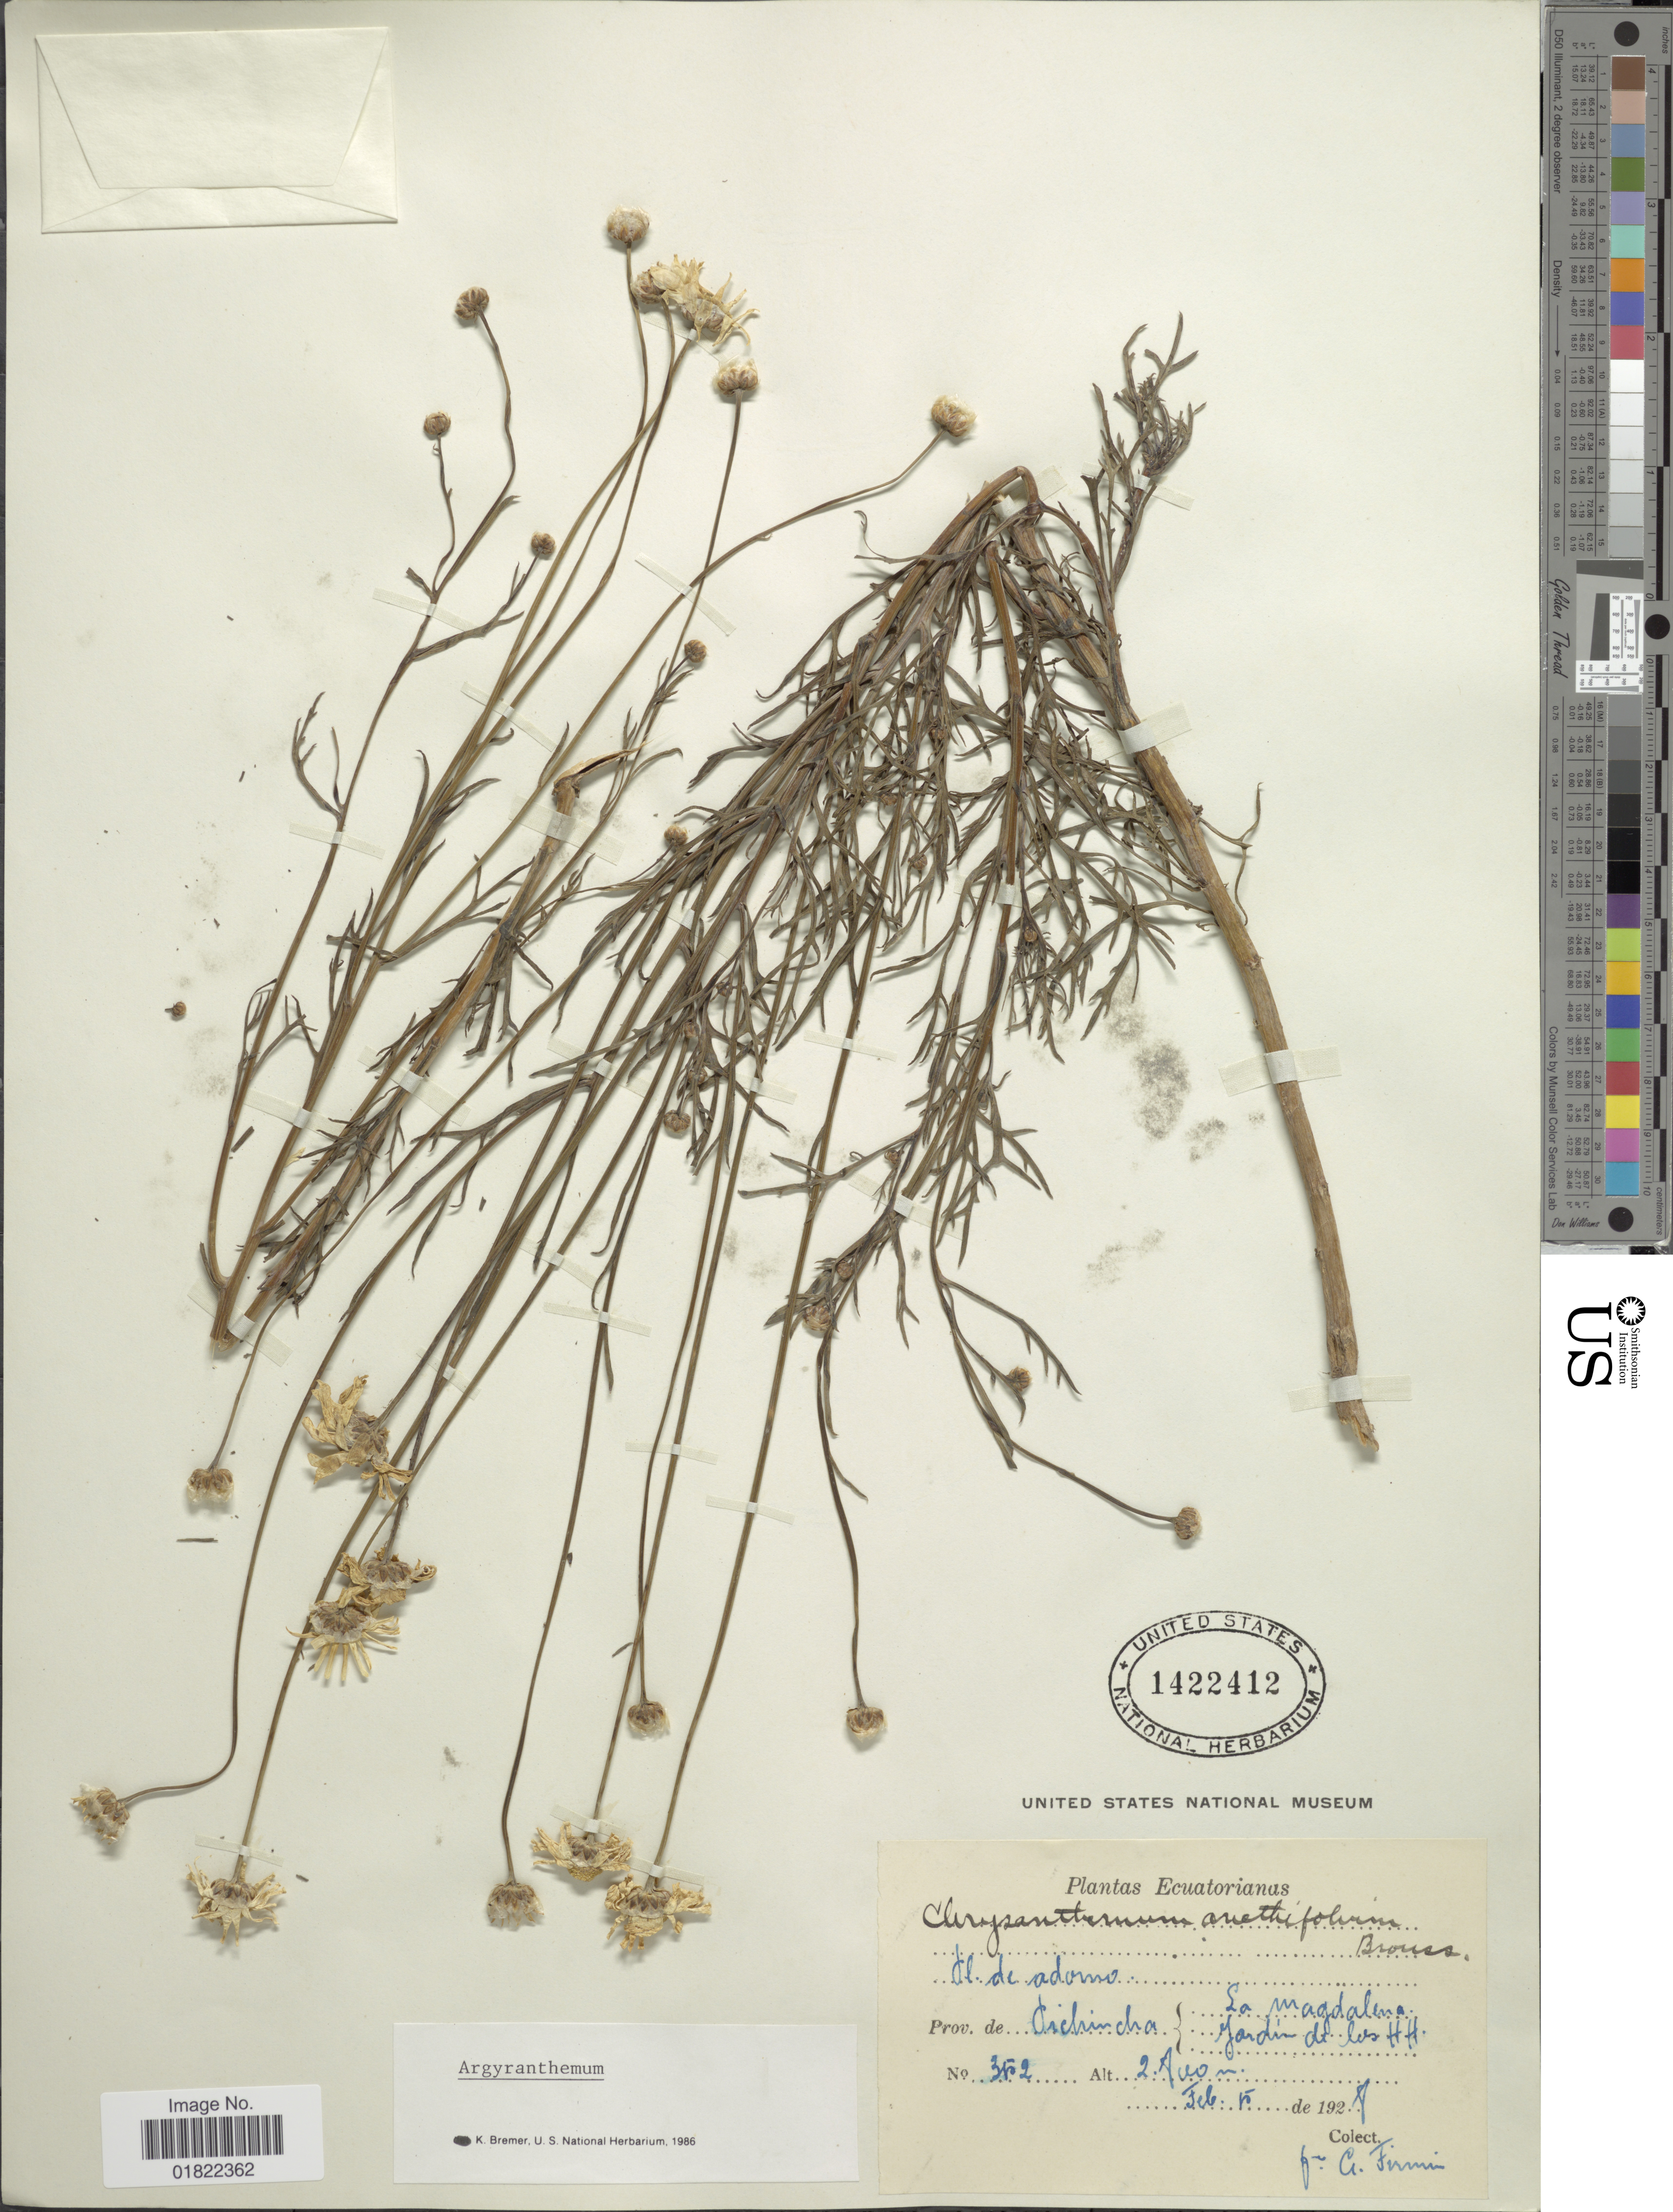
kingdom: Plantae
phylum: Tracheophyta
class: Magnoliopsida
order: Asterales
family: Asteraceae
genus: Argyranthemum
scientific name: Argyranthemum anethifolium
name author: (Brouss. & Willd.) Webb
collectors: F. Firmin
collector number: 352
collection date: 1928-02-15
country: Ecuador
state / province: Pichincha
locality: Prov. de Pichincha, La Magdalena, Jardin de los H. H.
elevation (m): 2800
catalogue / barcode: US 1422412